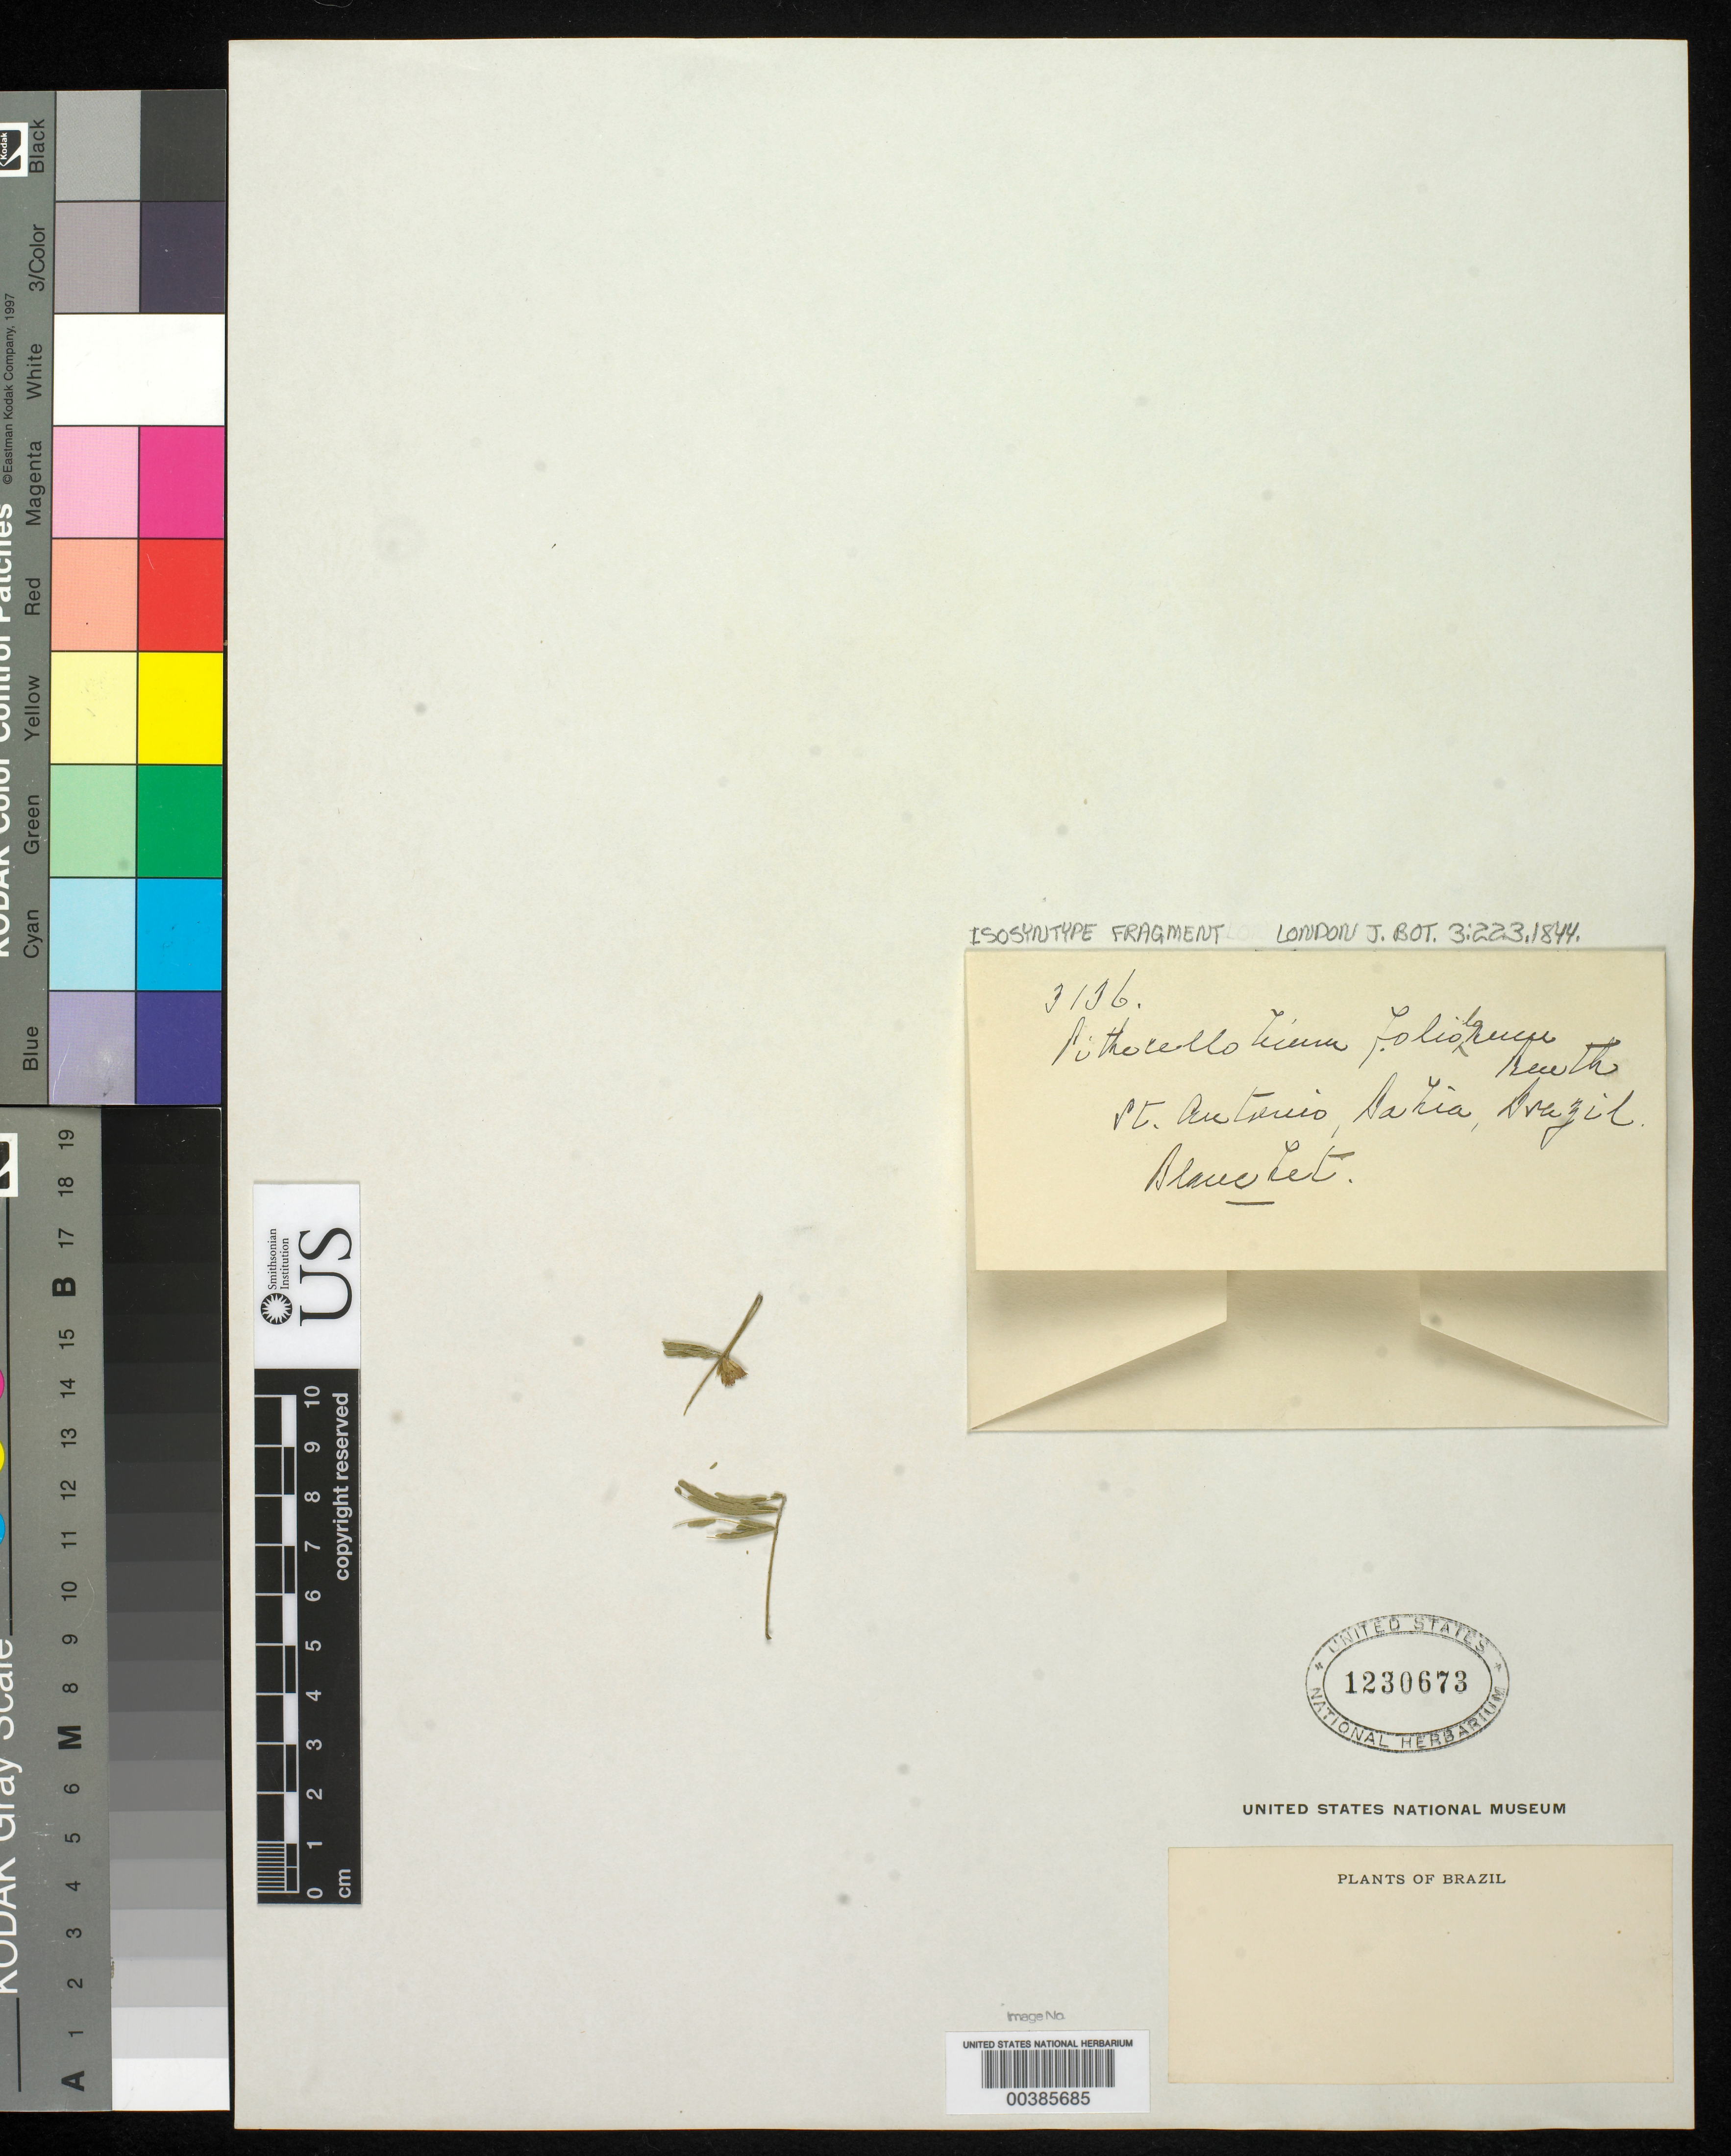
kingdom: Plantae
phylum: Tracheophyta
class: Magnoliopsida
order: Fabales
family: Fabaceae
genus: Pithecellobium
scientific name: Pithecellobium foliolosum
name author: Benth.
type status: Isosyntype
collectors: J. Blanchet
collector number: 3136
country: Brazil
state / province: Bahia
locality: SE Antonio.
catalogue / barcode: US 1230673